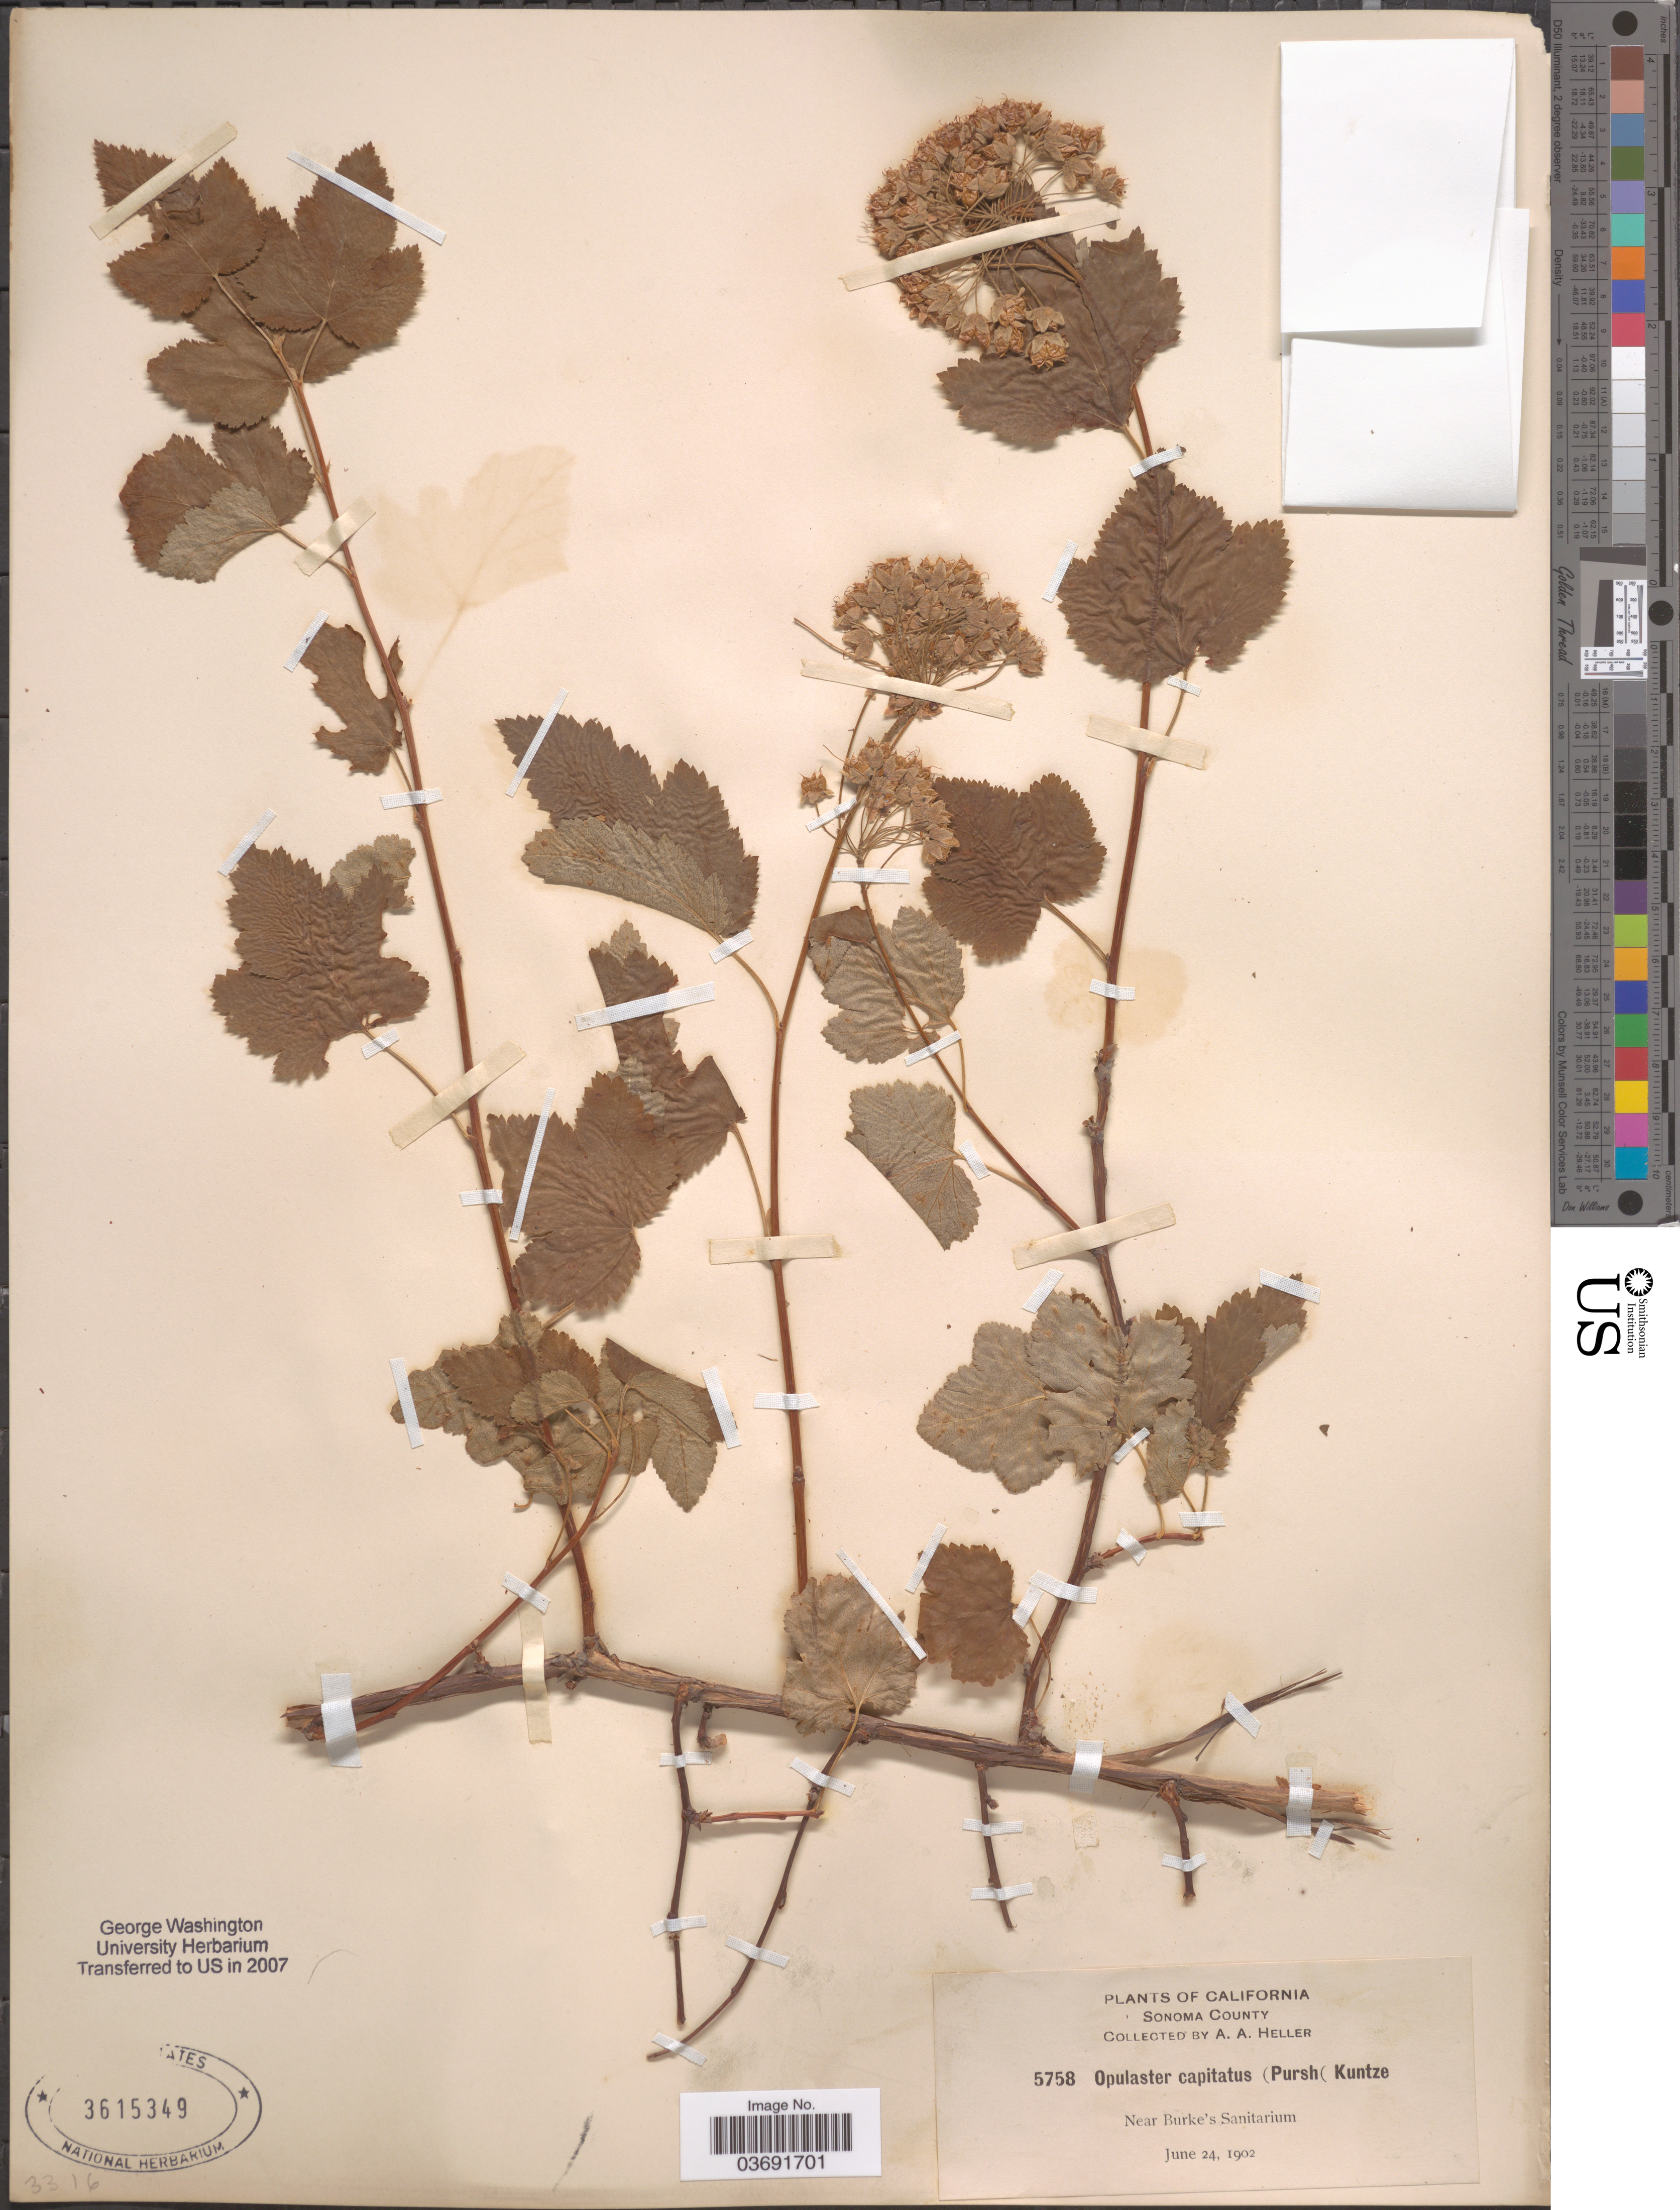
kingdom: Plantae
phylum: Tracheophyta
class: Magnoliopsida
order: Rosales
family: Rosaceae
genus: Physocarpus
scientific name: Physocarpus capitatus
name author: (Pursh) Kuntze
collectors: A. A. Heller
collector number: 5758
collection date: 1902-06-24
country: United States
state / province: California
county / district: Sonoma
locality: Sonoma County. Near Burke's Sanitarium.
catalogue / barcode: US 3615349